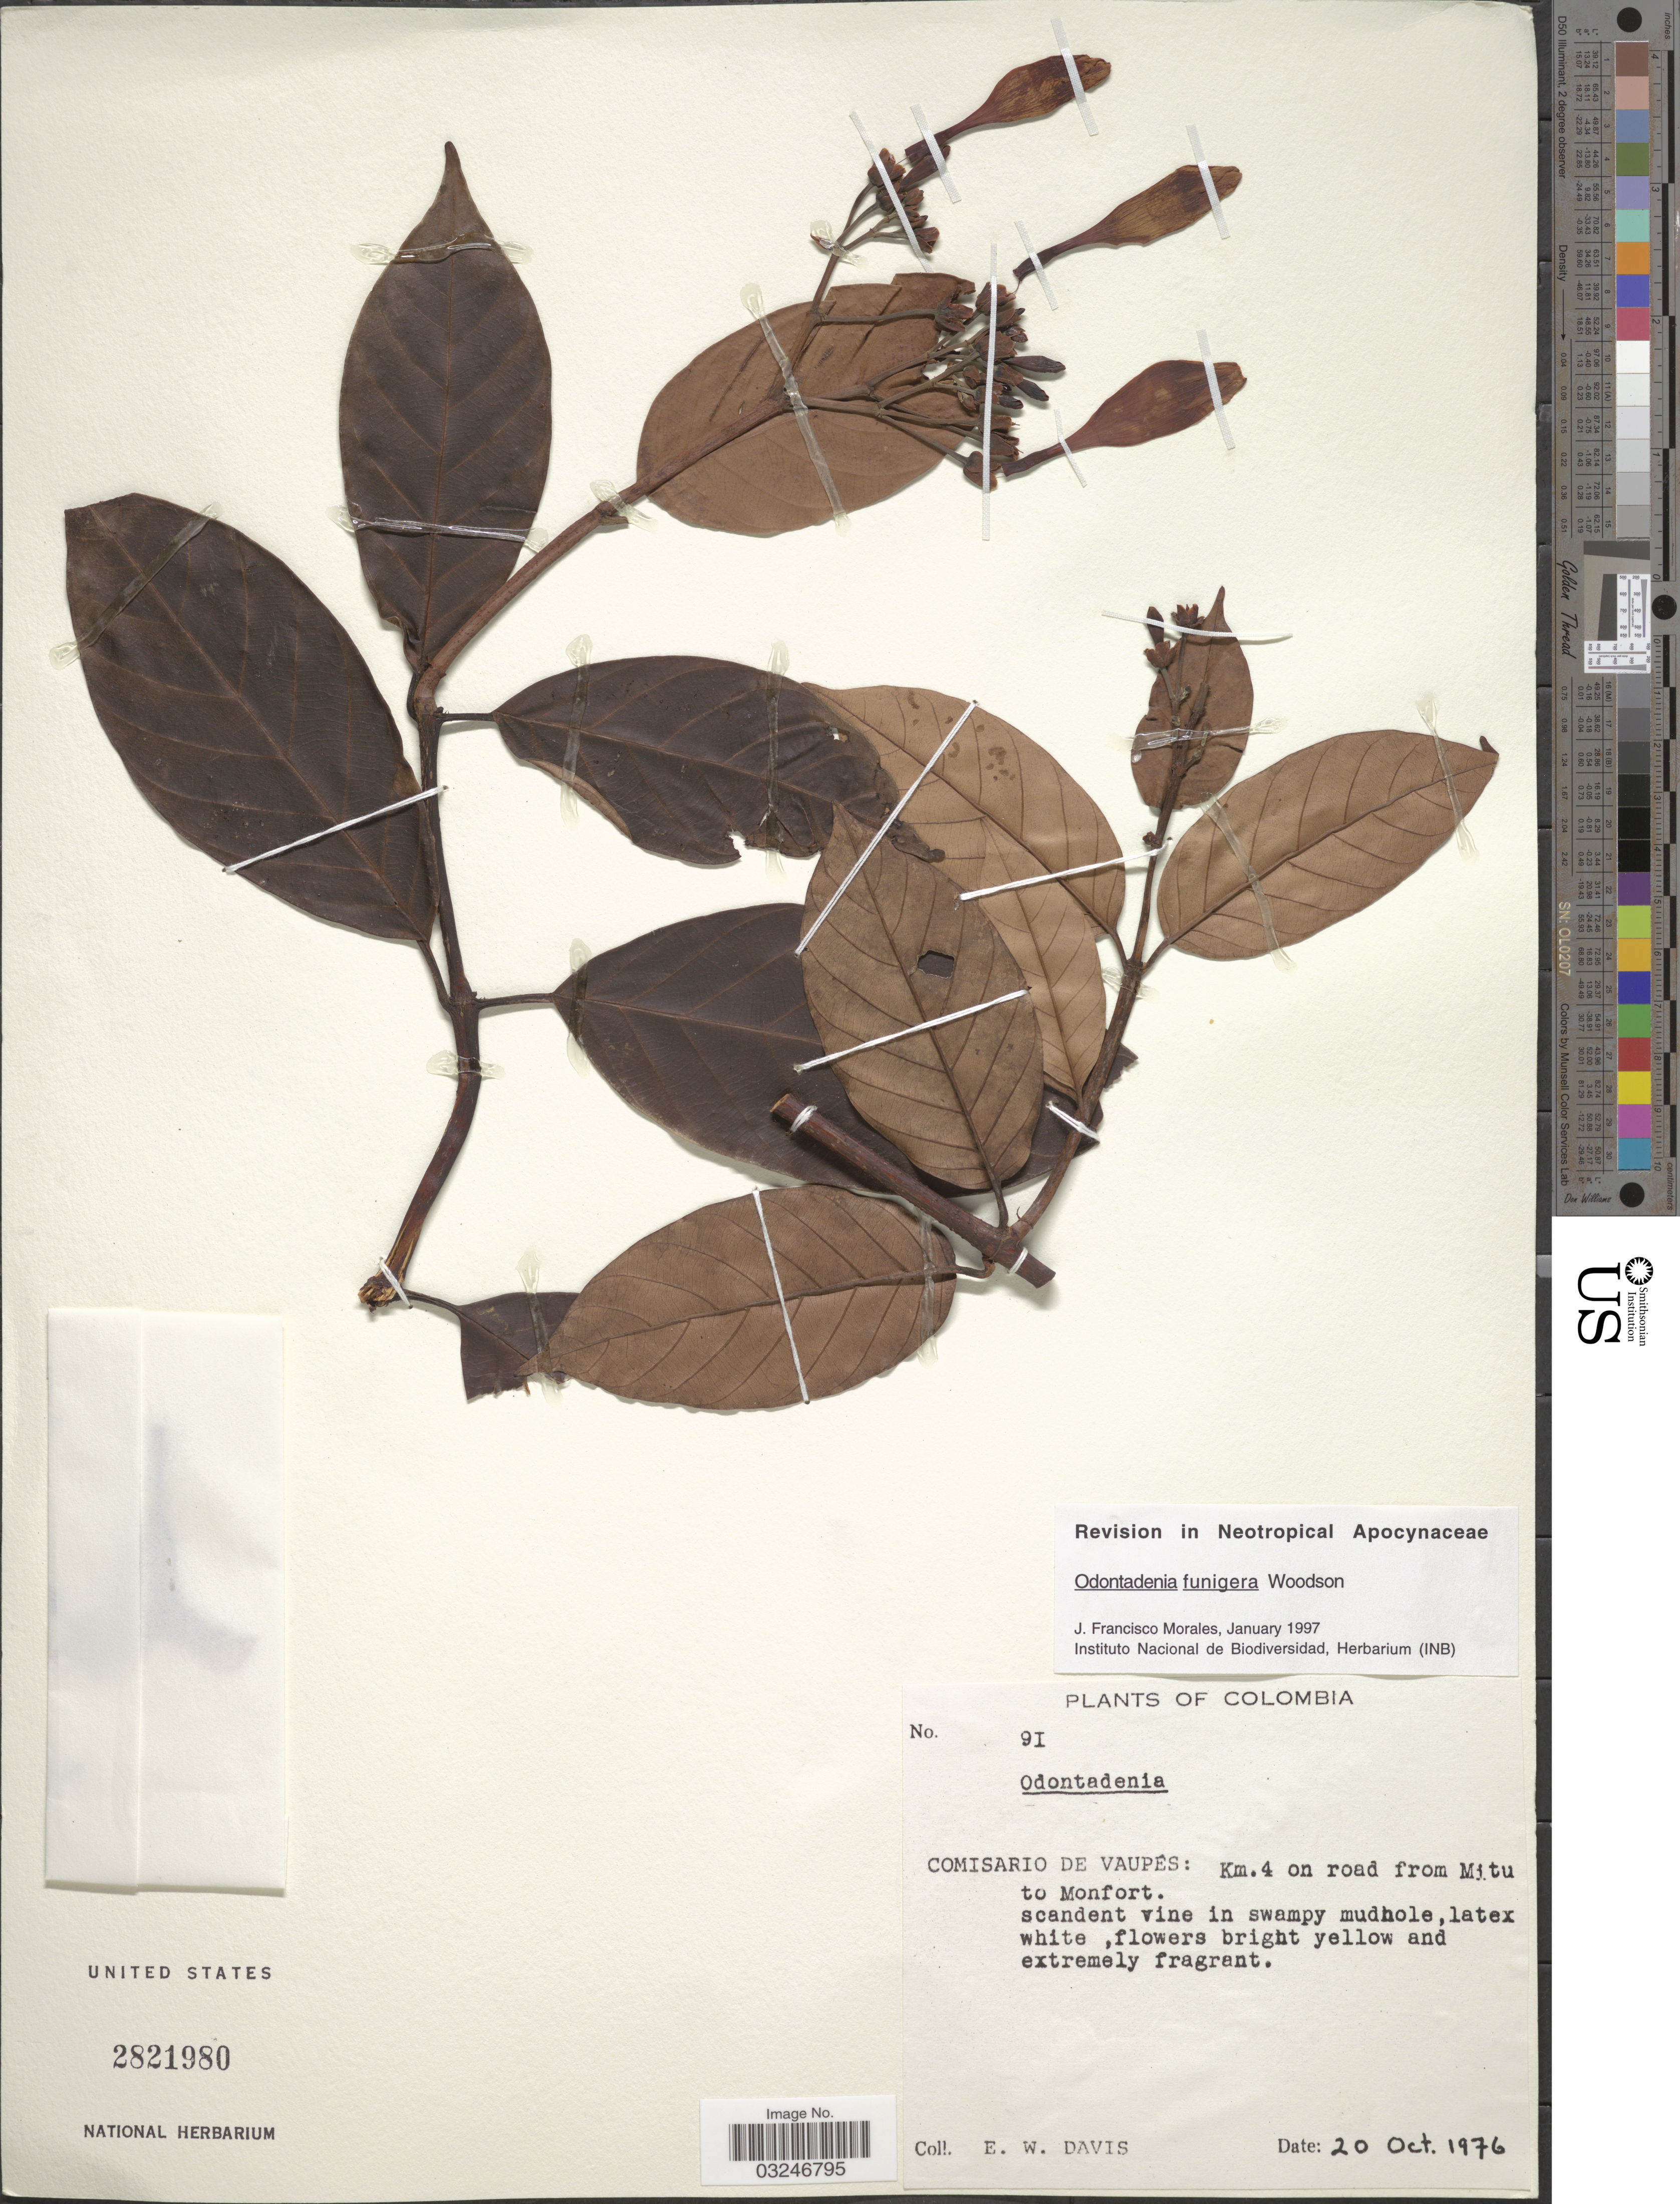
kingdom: Plantae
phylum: Tracheophyta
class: Magnoliopsida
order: Gentianales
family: Apocynaceae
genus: Odontadenia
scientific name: Odontadenia funigera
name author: Woodson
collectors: E. W. Davis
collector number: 91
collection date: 1976-10-20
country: Colombia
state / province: Vaupés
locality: Comisario de Vaupés: Km. 4 on road from Mitu to Monfort.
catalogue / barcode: US 2821980